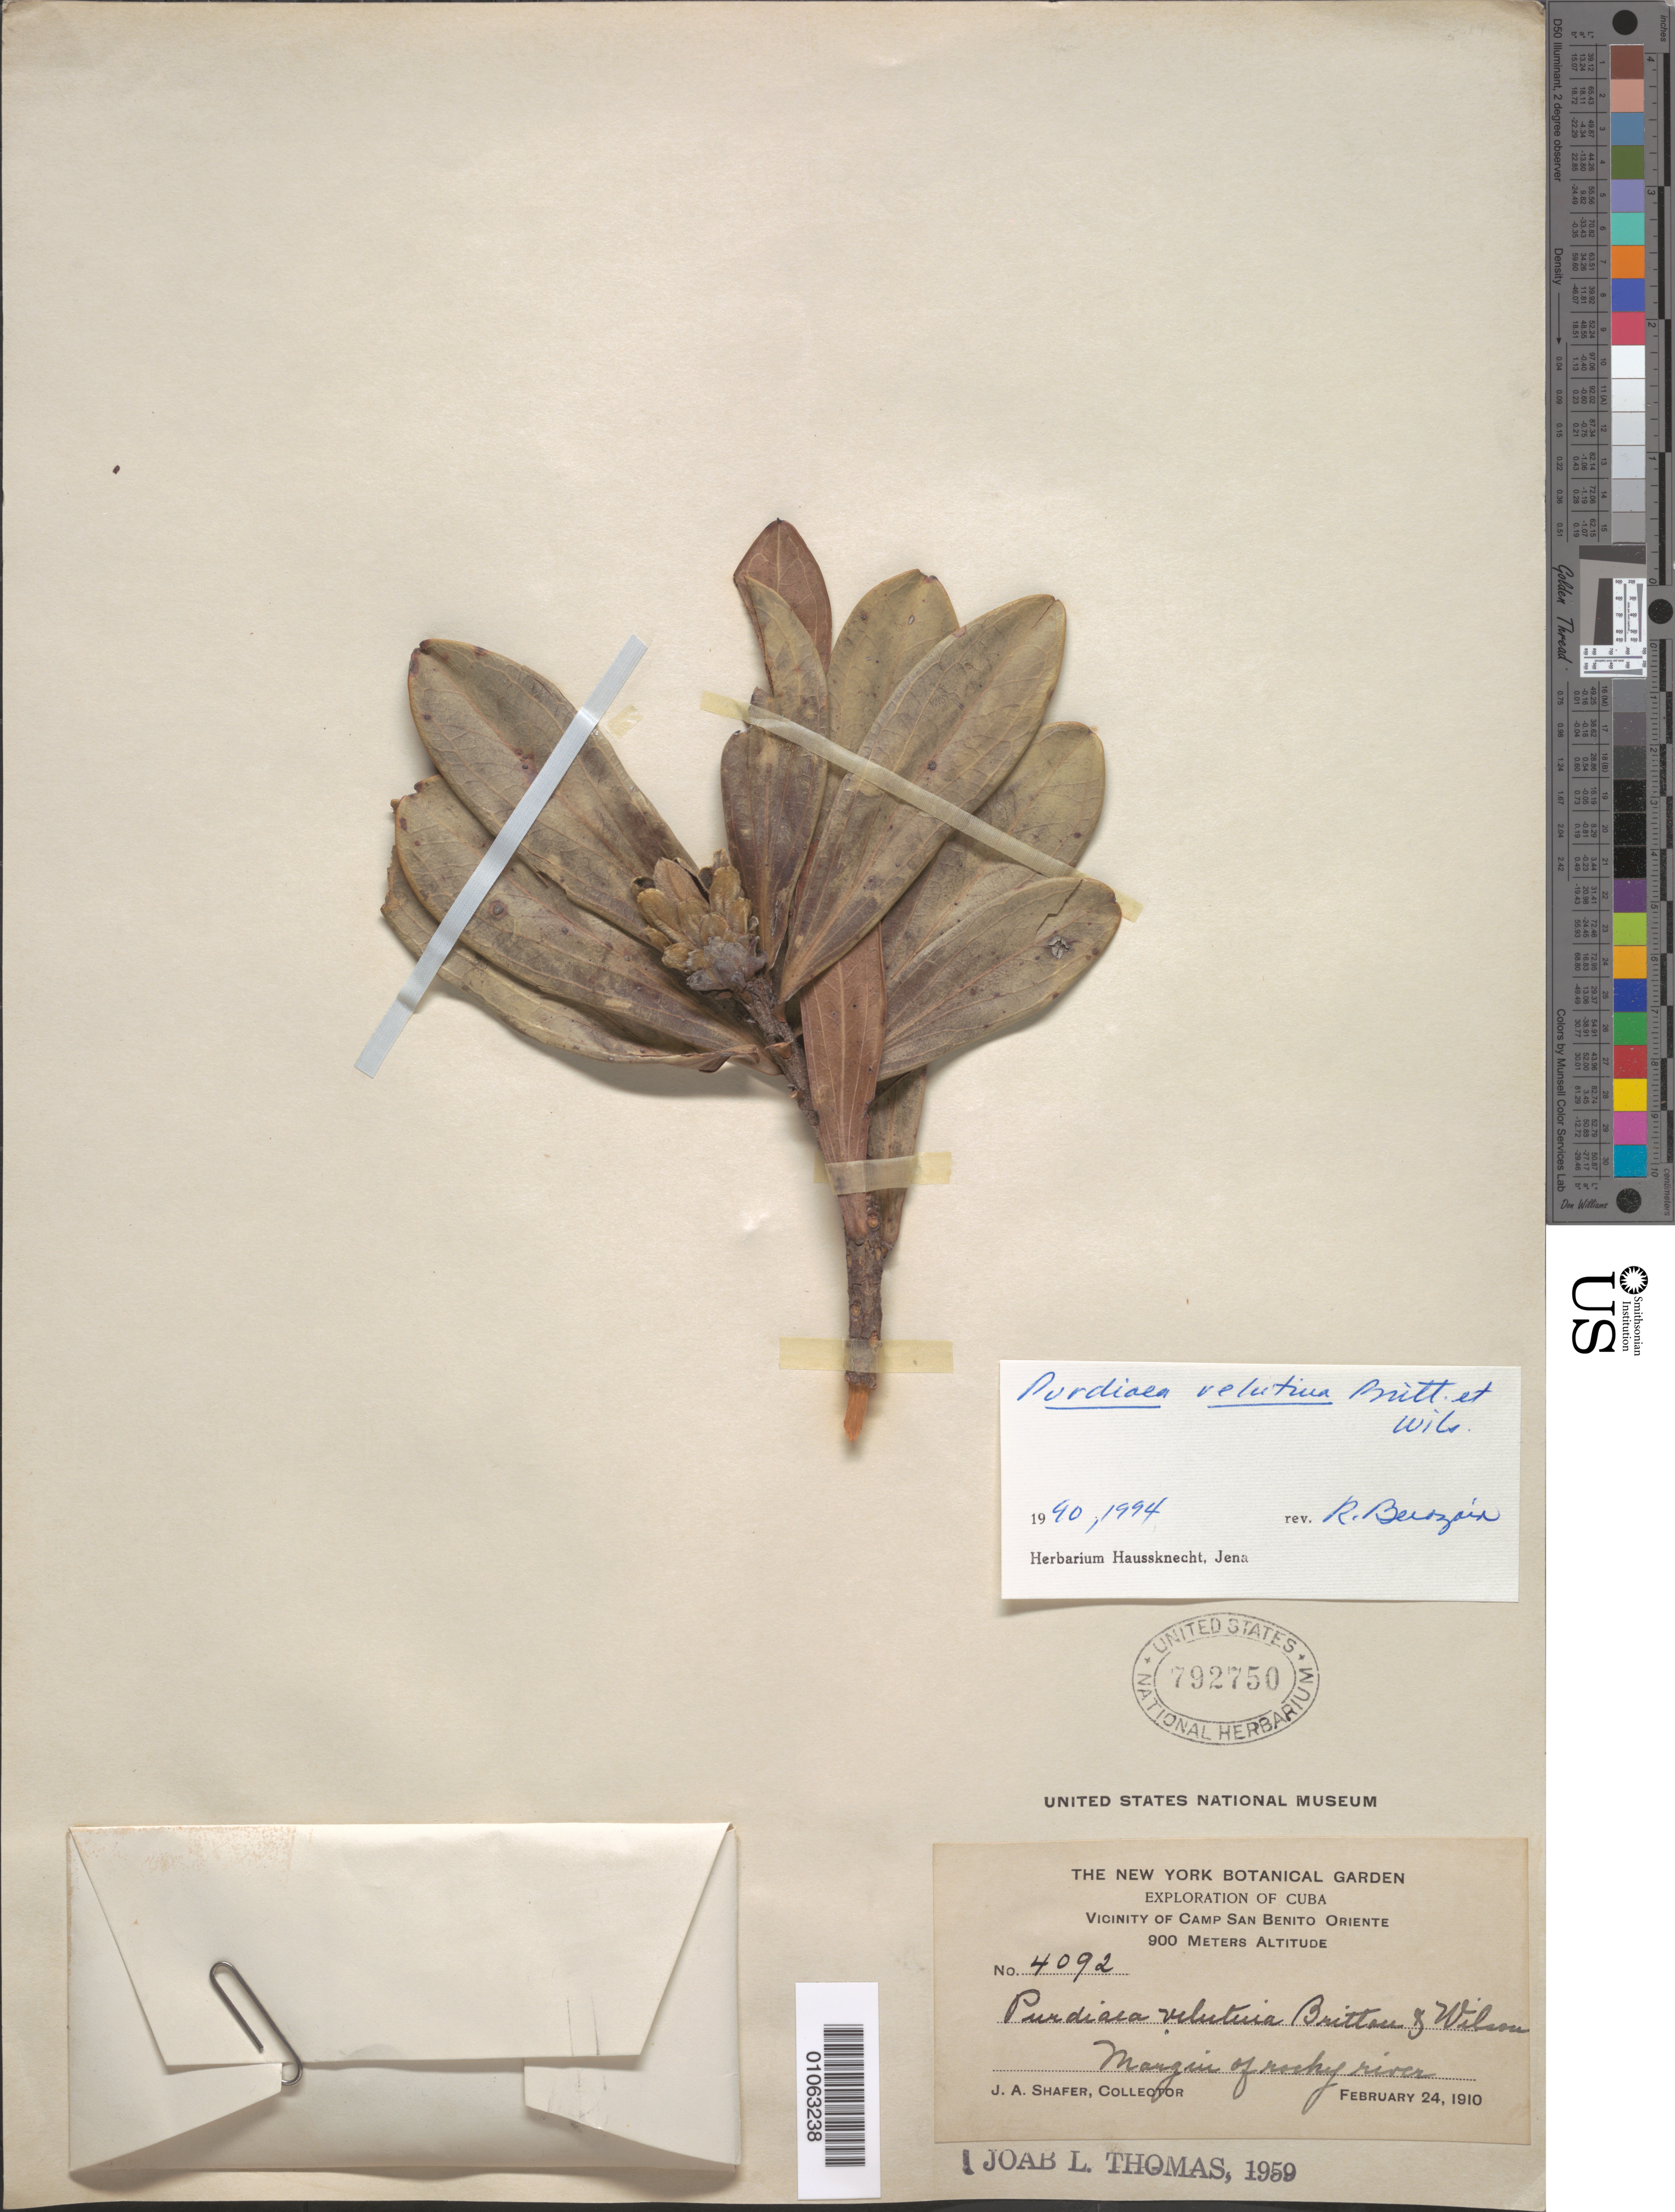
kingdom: Plantae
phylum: Tracheophyta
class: Magnoliopsida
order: Ericales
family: Clethraceae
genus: Purdiaea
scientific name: Purdiaea velutina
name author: Britton & P. Wilson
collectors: J. A. Shafer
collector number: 4092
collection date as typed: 24 Feb 1910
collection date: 1910-02-24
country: Cuba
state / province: Oriente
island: Cuba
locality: Vicinity of Camp San Benito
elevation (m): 900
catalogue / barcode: US 792750